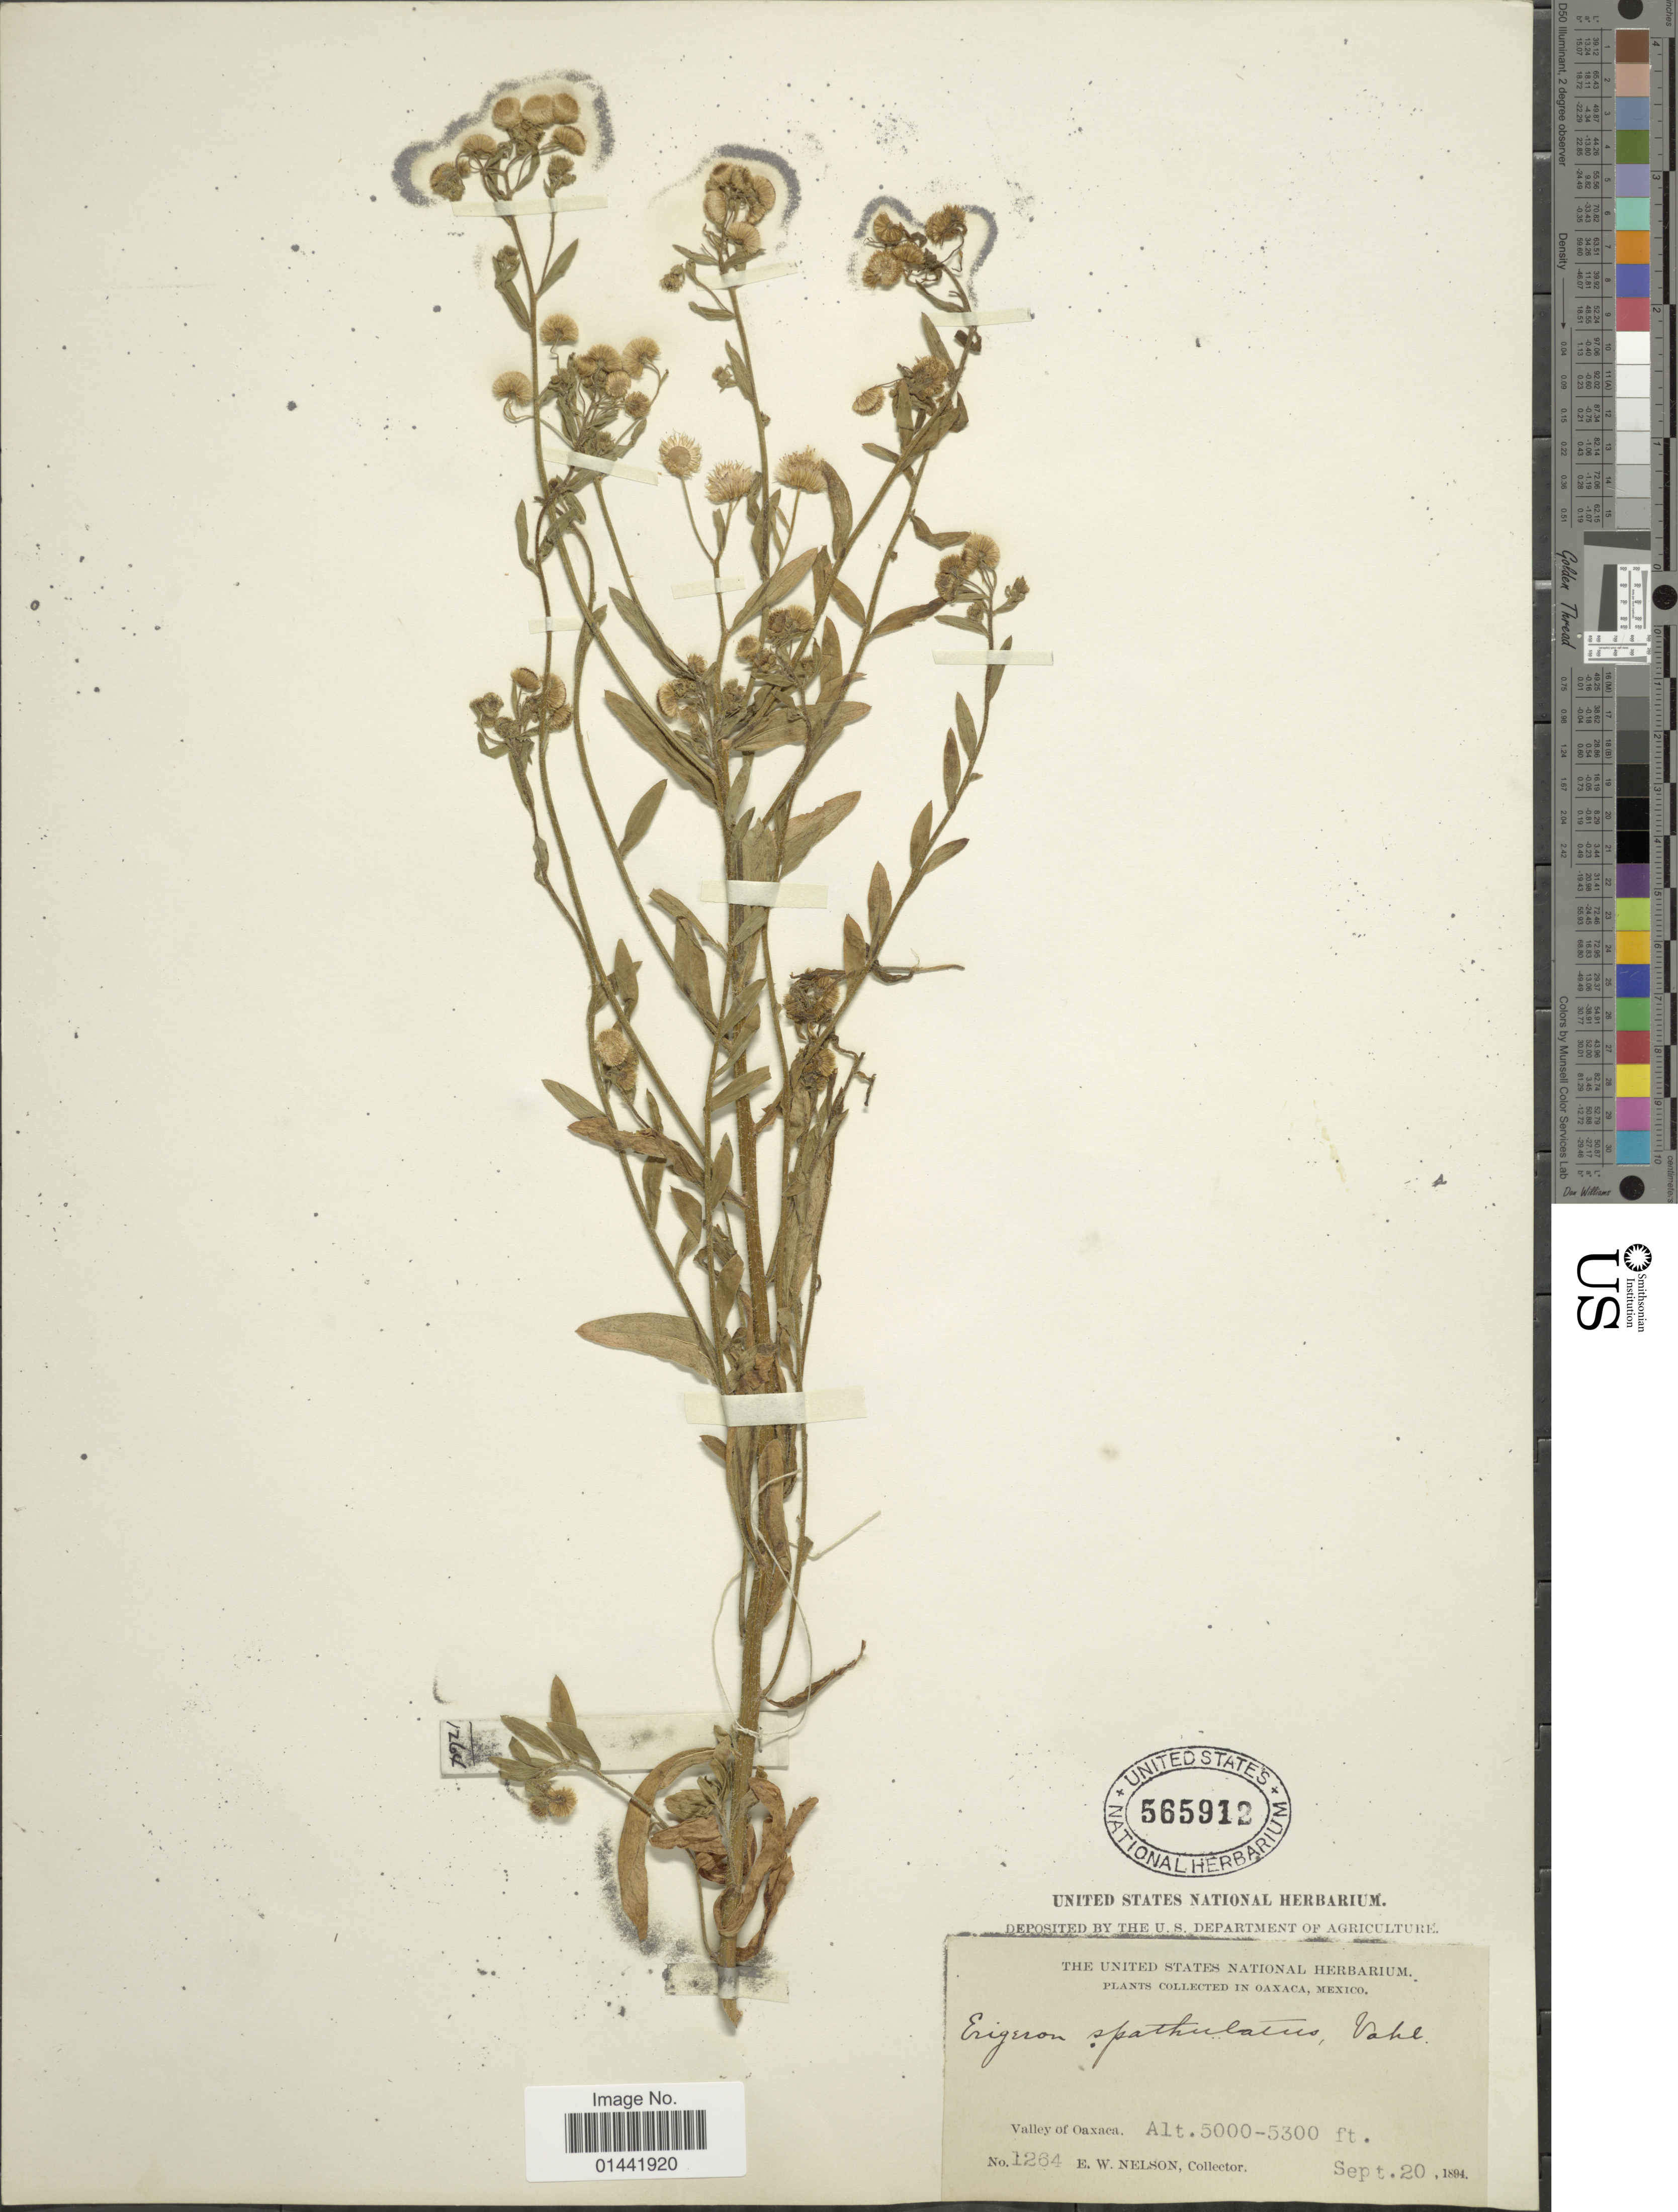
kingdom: Plantae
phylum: Tracheophyta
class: Magnoliopsida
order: Asterales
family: Asteraceae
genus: Erigeron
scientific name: Erigeron spathulatus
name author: Vahl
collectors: E. W. Nelson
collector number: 1264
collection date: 1894-09-20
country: Mexico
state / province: Oaxaca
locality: Valley of Oaxaca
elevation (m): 1524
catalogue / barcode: US 565912